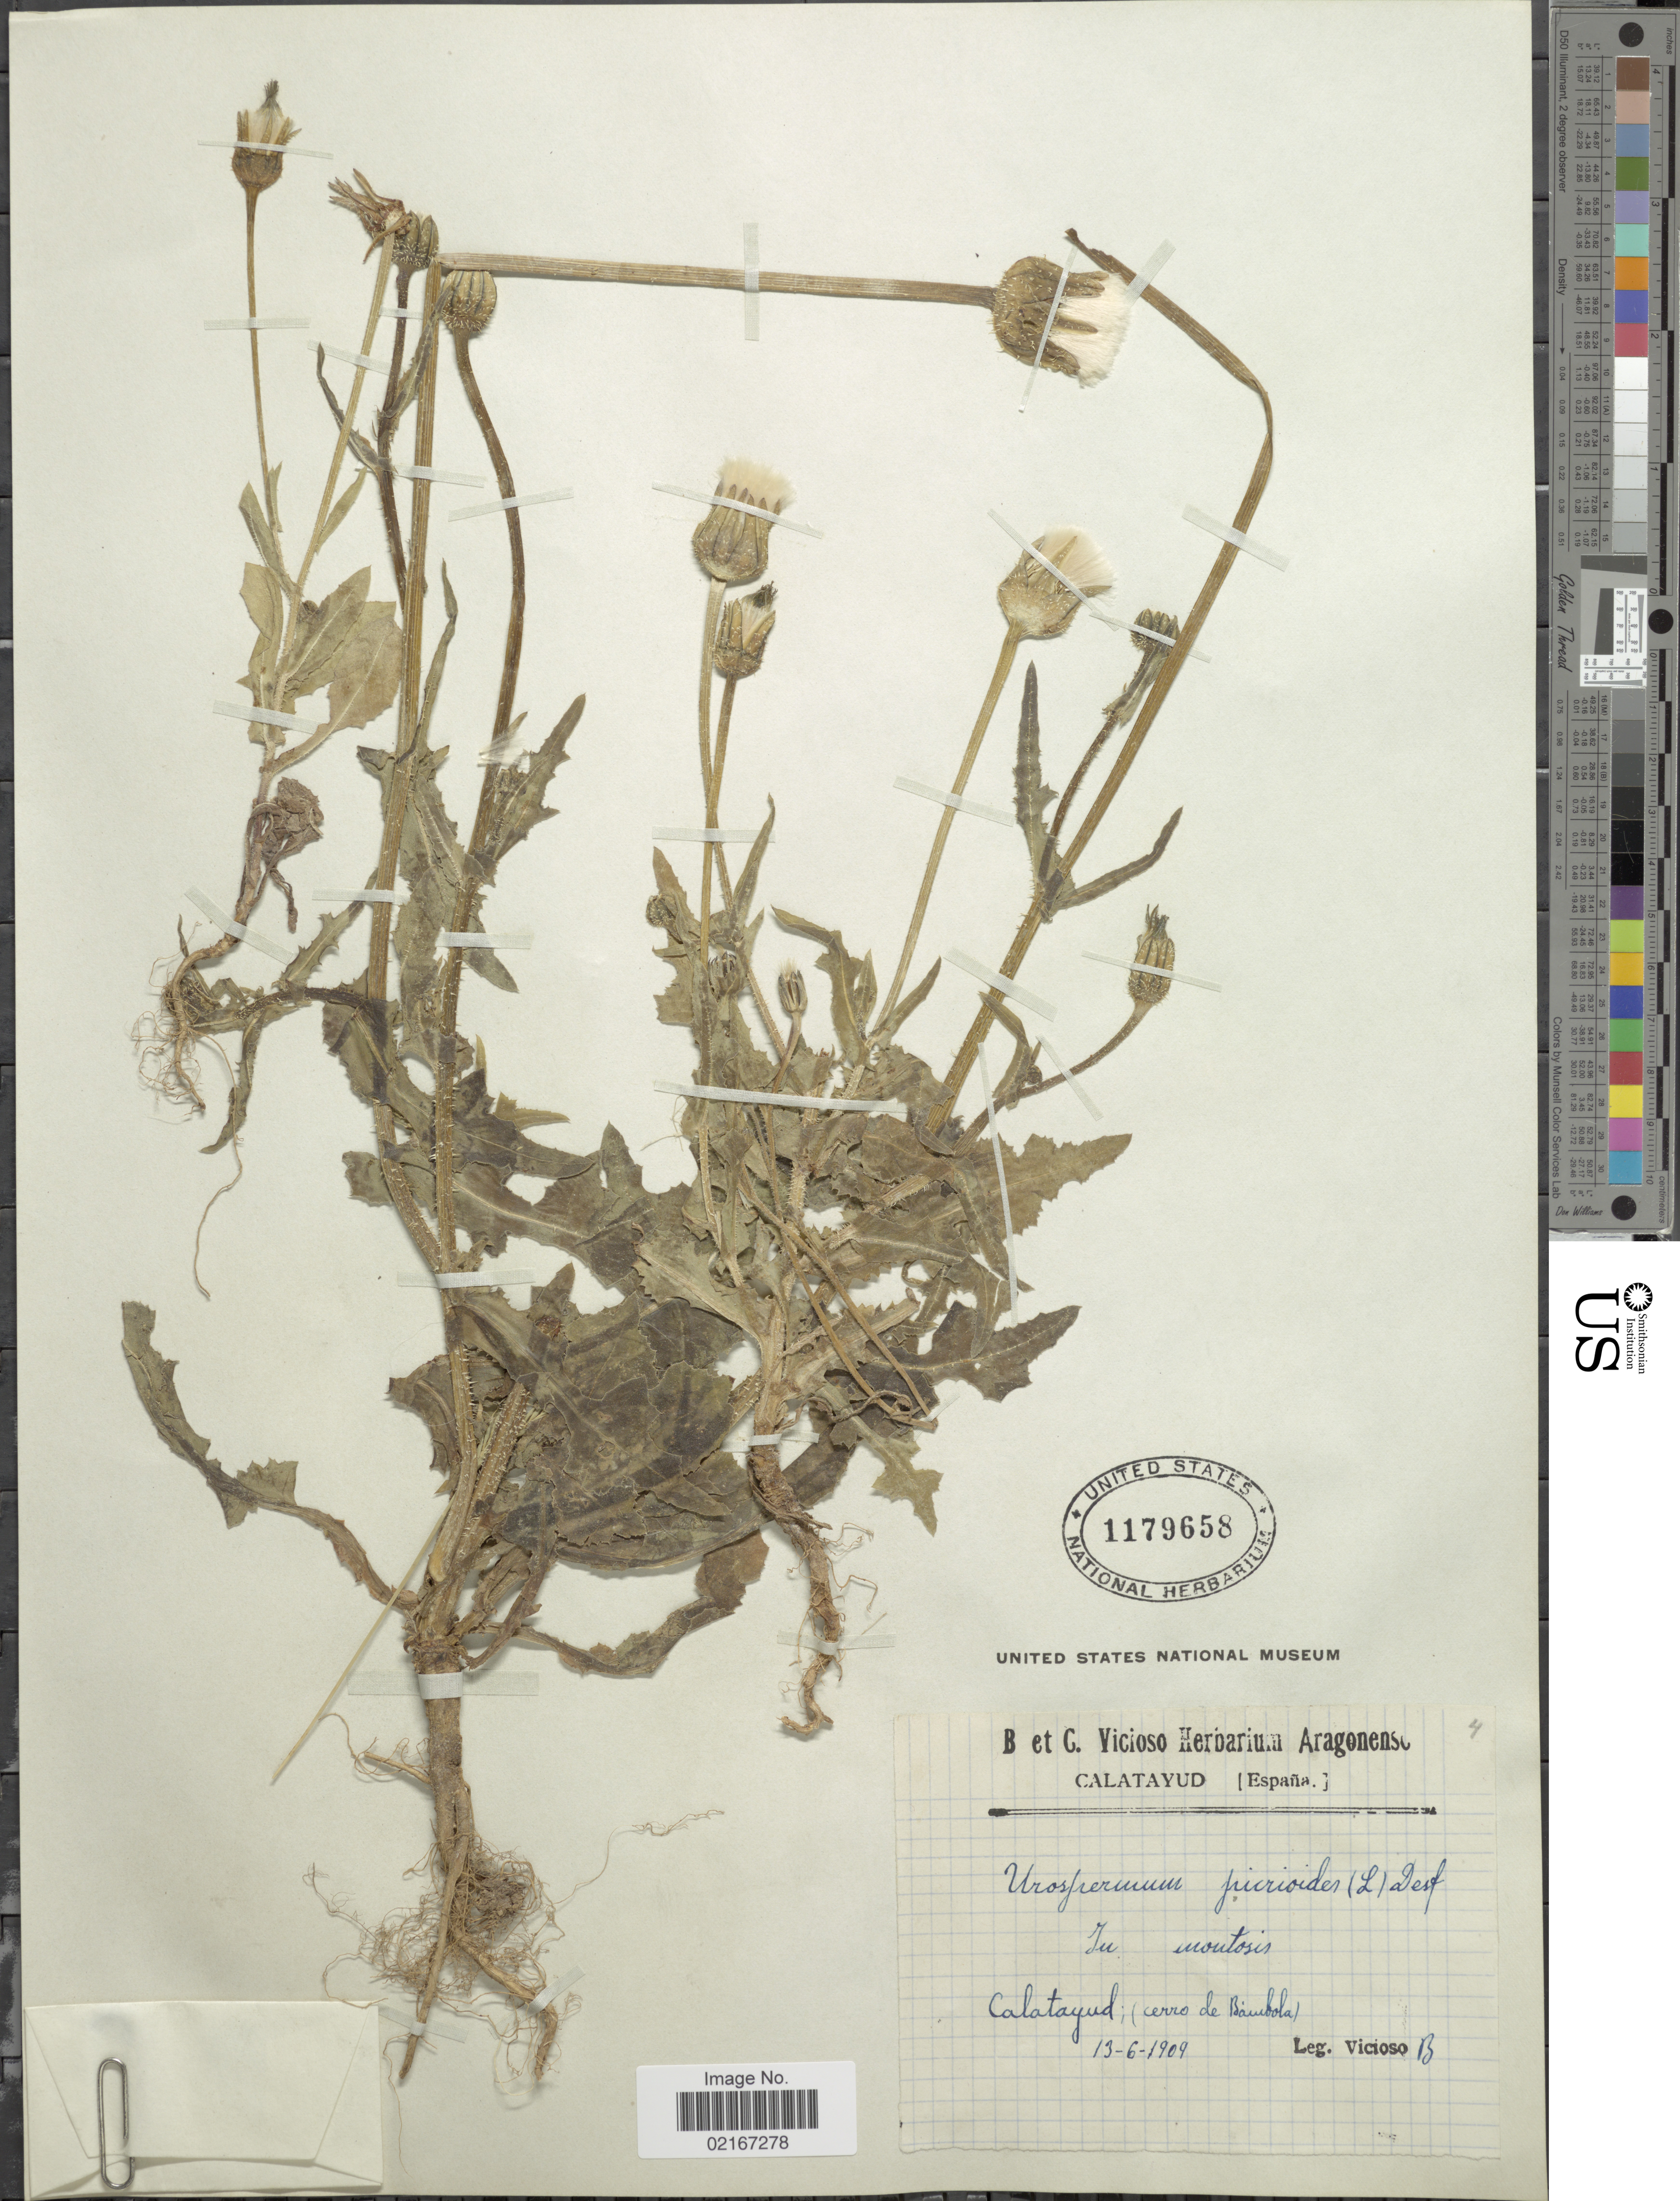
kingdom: Plantae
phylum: Tracheophyta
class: Magnoliopsida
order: Asterales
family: Asteraceae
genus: Urospermum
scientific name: Urospermum picroides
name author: (L.) F.W. Schmidt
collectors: Vicioso, B.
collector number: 4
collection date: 1909-06-13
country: Spain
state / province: Aragon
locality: Calatayud (Cerro de Bámbola)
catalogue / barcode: US 1179658